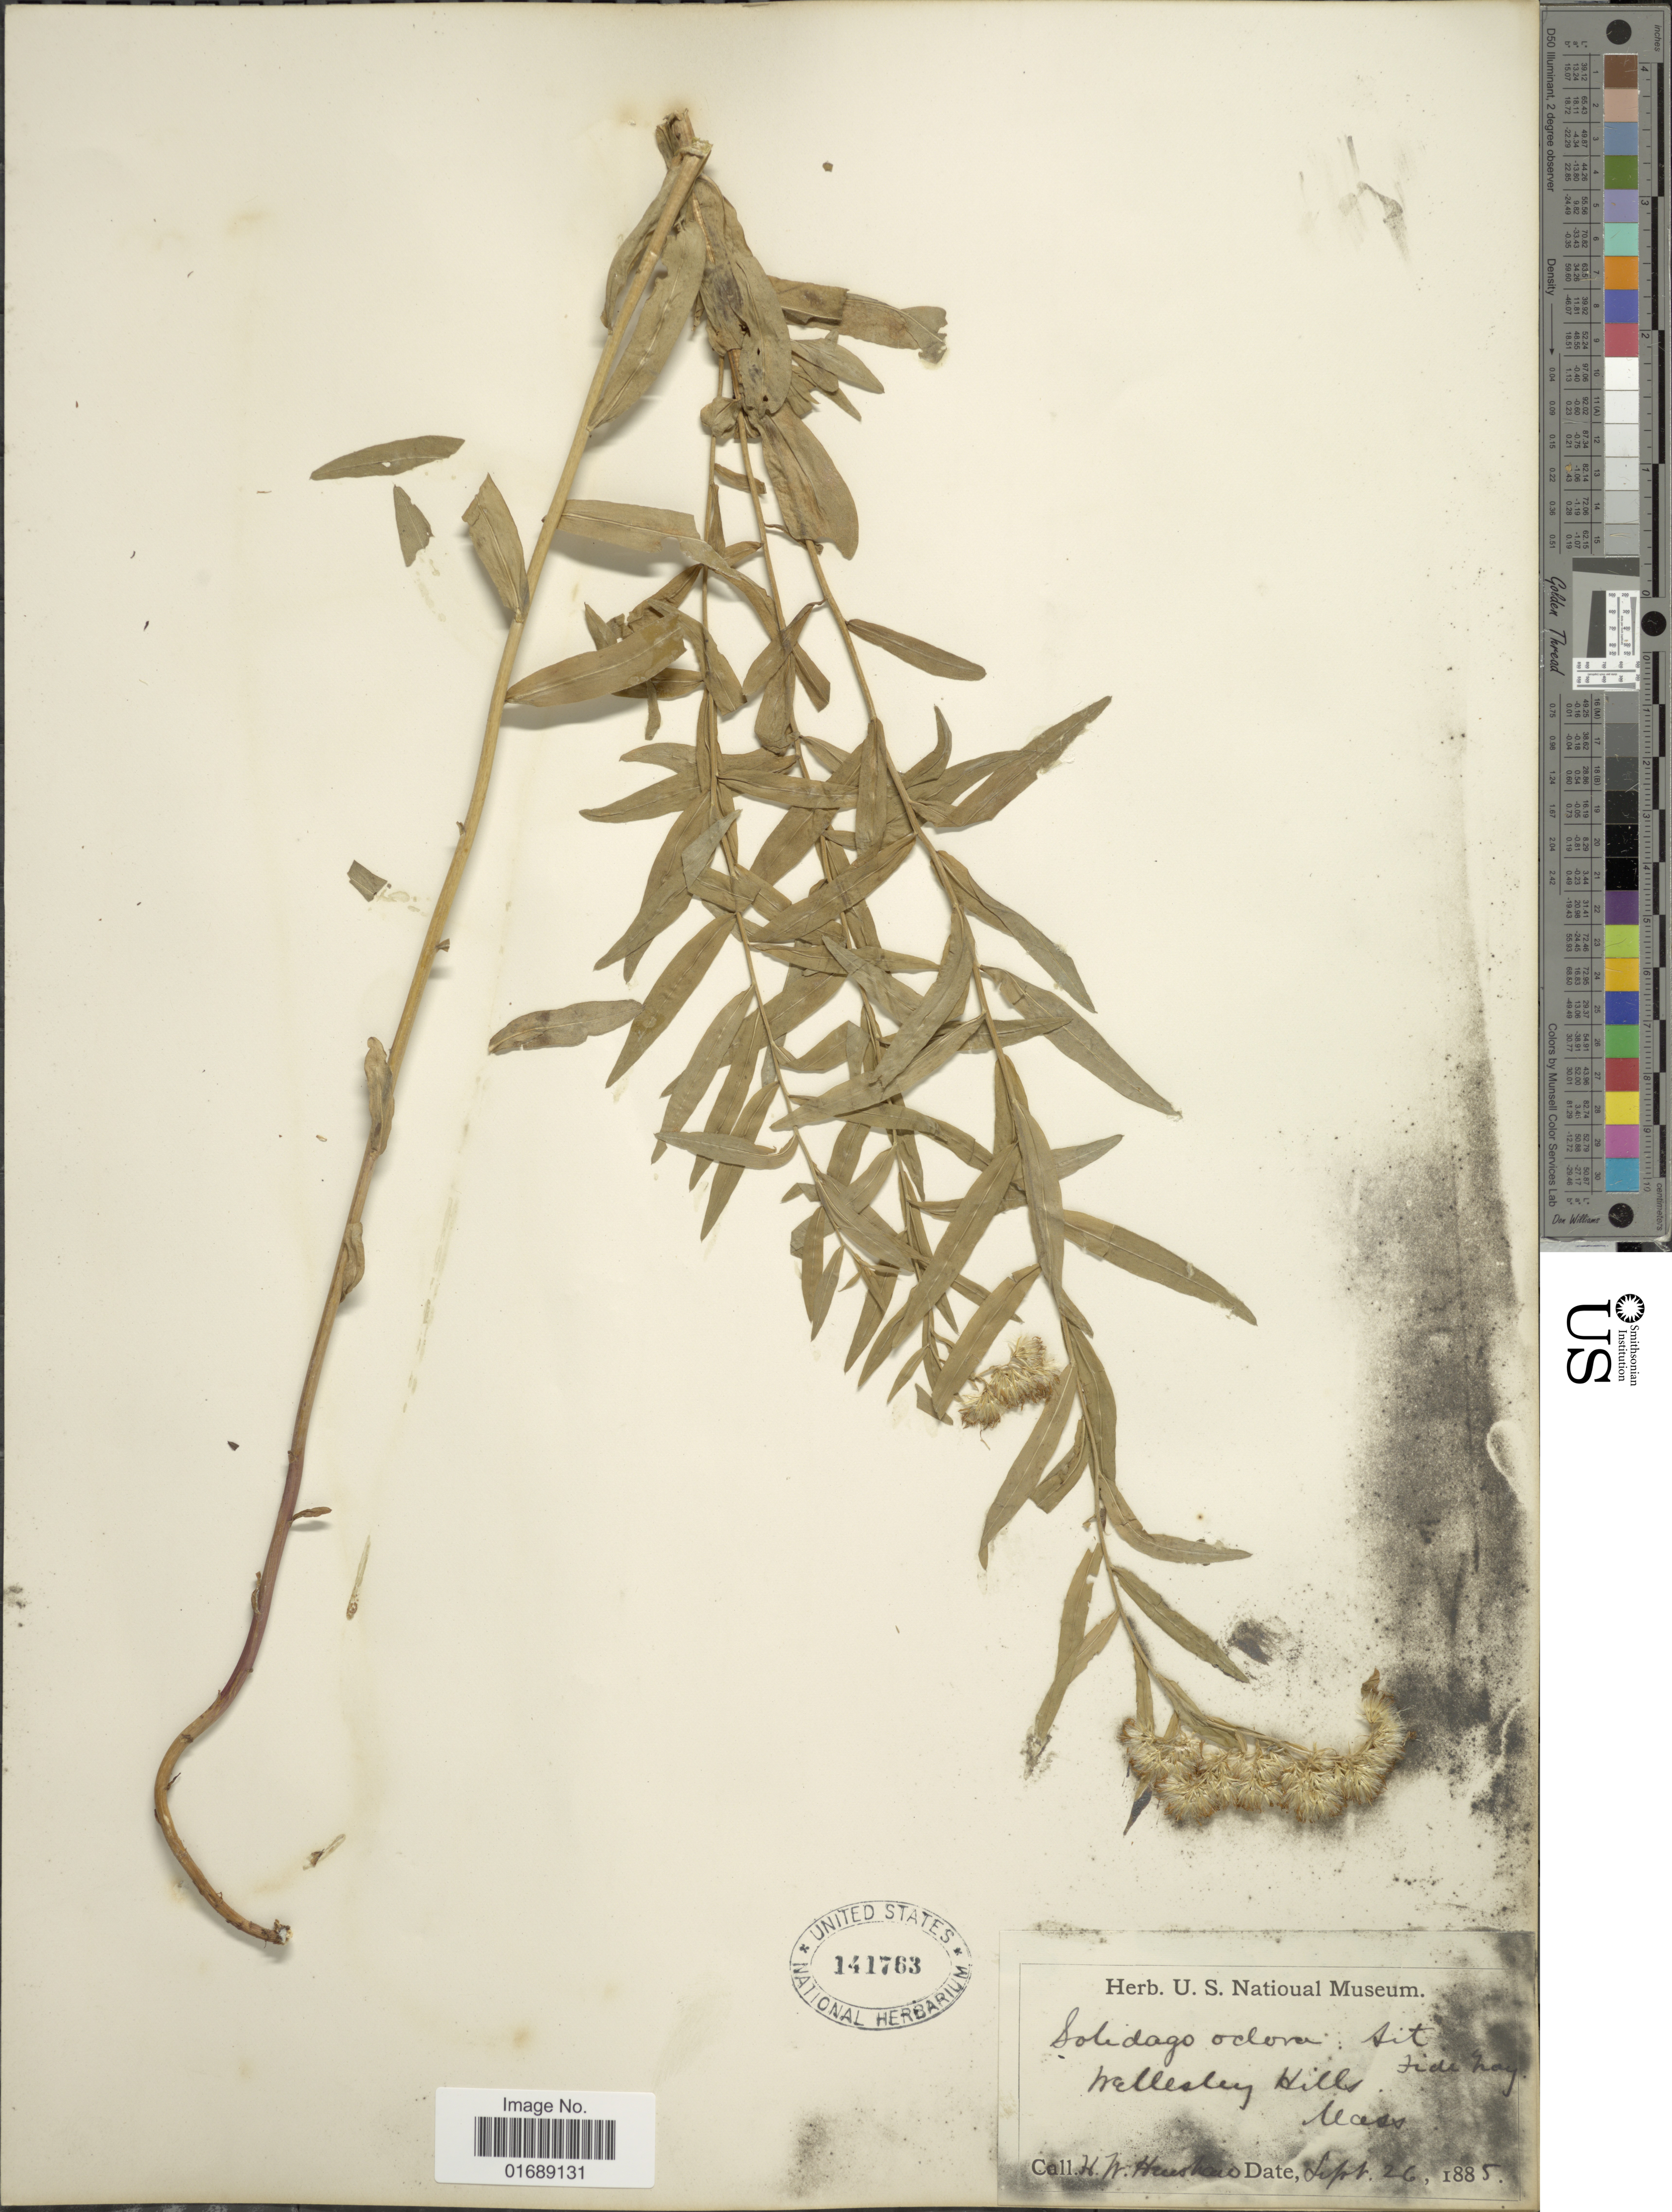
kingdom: Plantae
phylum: Tracheophyta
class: Magnoliopsida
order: Asterales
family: Asteraceae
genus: Solidago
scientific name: Solidago odora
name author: Aiton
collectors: H. Henshaw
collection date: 1885-09-26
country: United States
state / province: Massachusetts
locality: Wellesley Hills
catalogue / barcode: US 141763